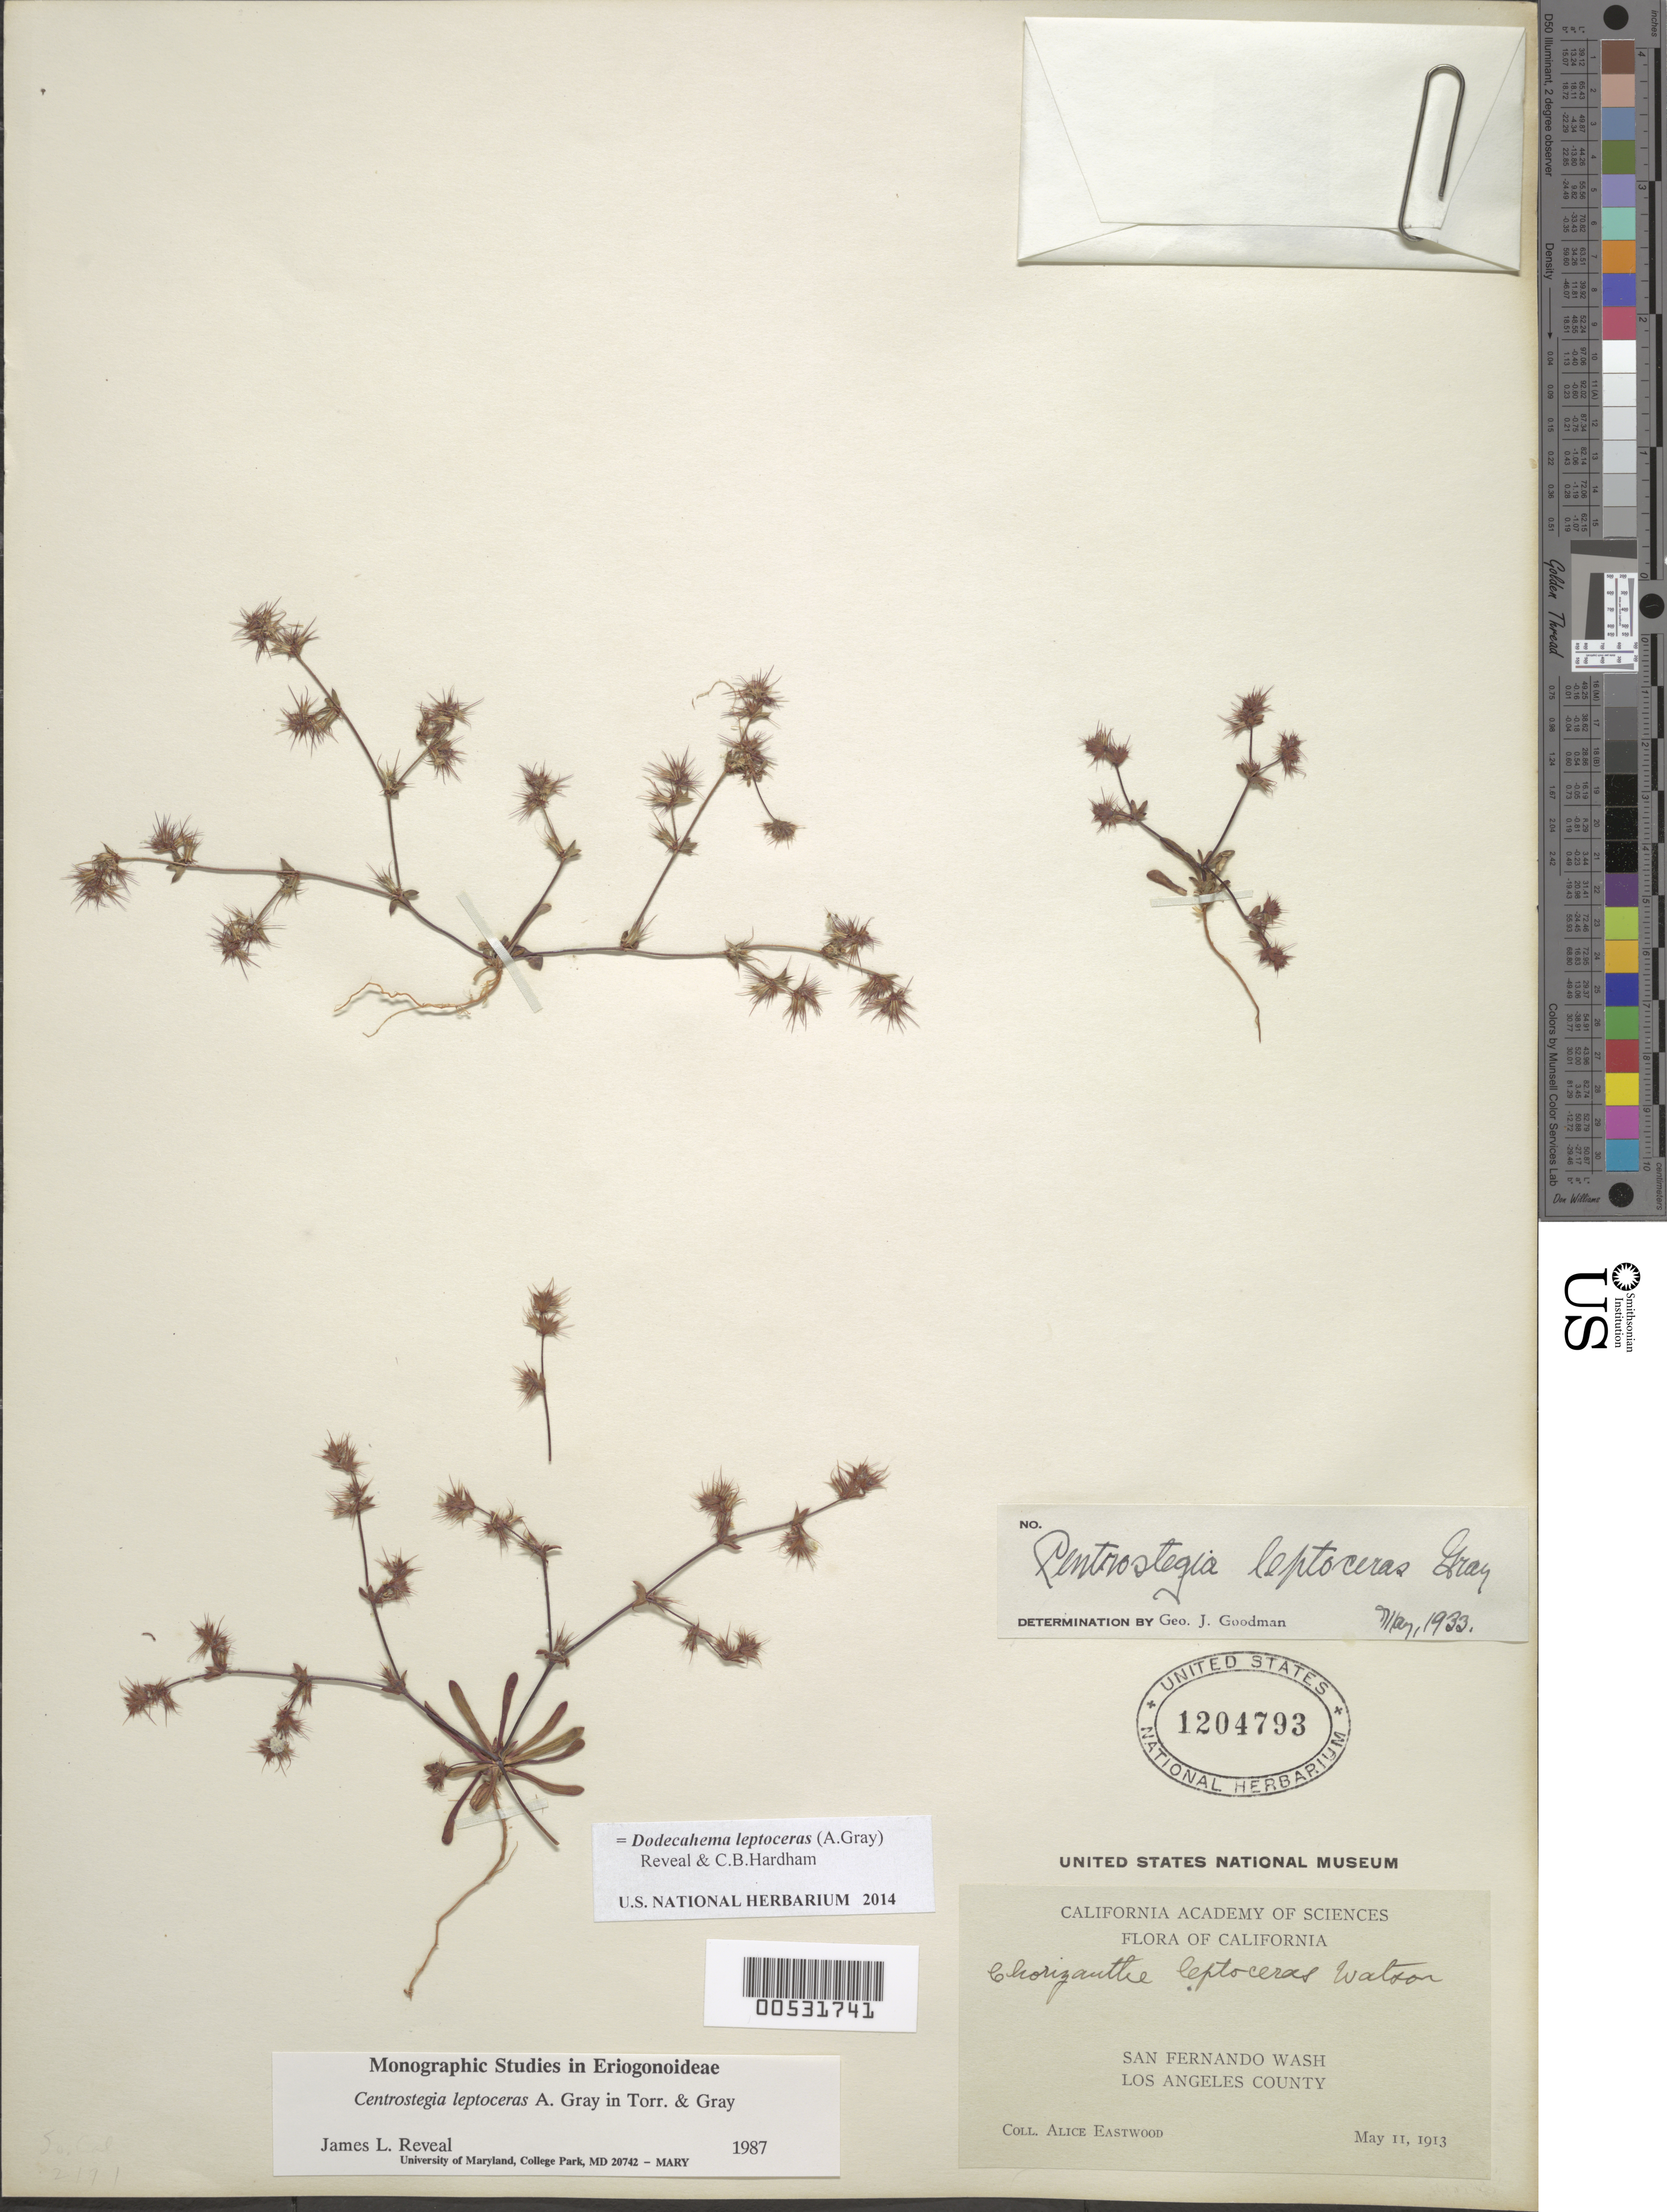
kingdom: Plantae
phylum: Tracheophyta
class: Magnoliopsida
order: Caryophyllales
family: Polygonaceae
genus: Dodecahema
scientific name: Dodecahema leptoceras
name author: (A. Gray) Reveal & Hardham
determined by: Reveal, James L.; Hardham, C. B.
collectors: A. Eastwood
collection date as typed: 11 May 1913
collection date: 1913-05-11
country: United States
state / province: California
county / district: Los Angeles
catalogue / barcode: US 1204793